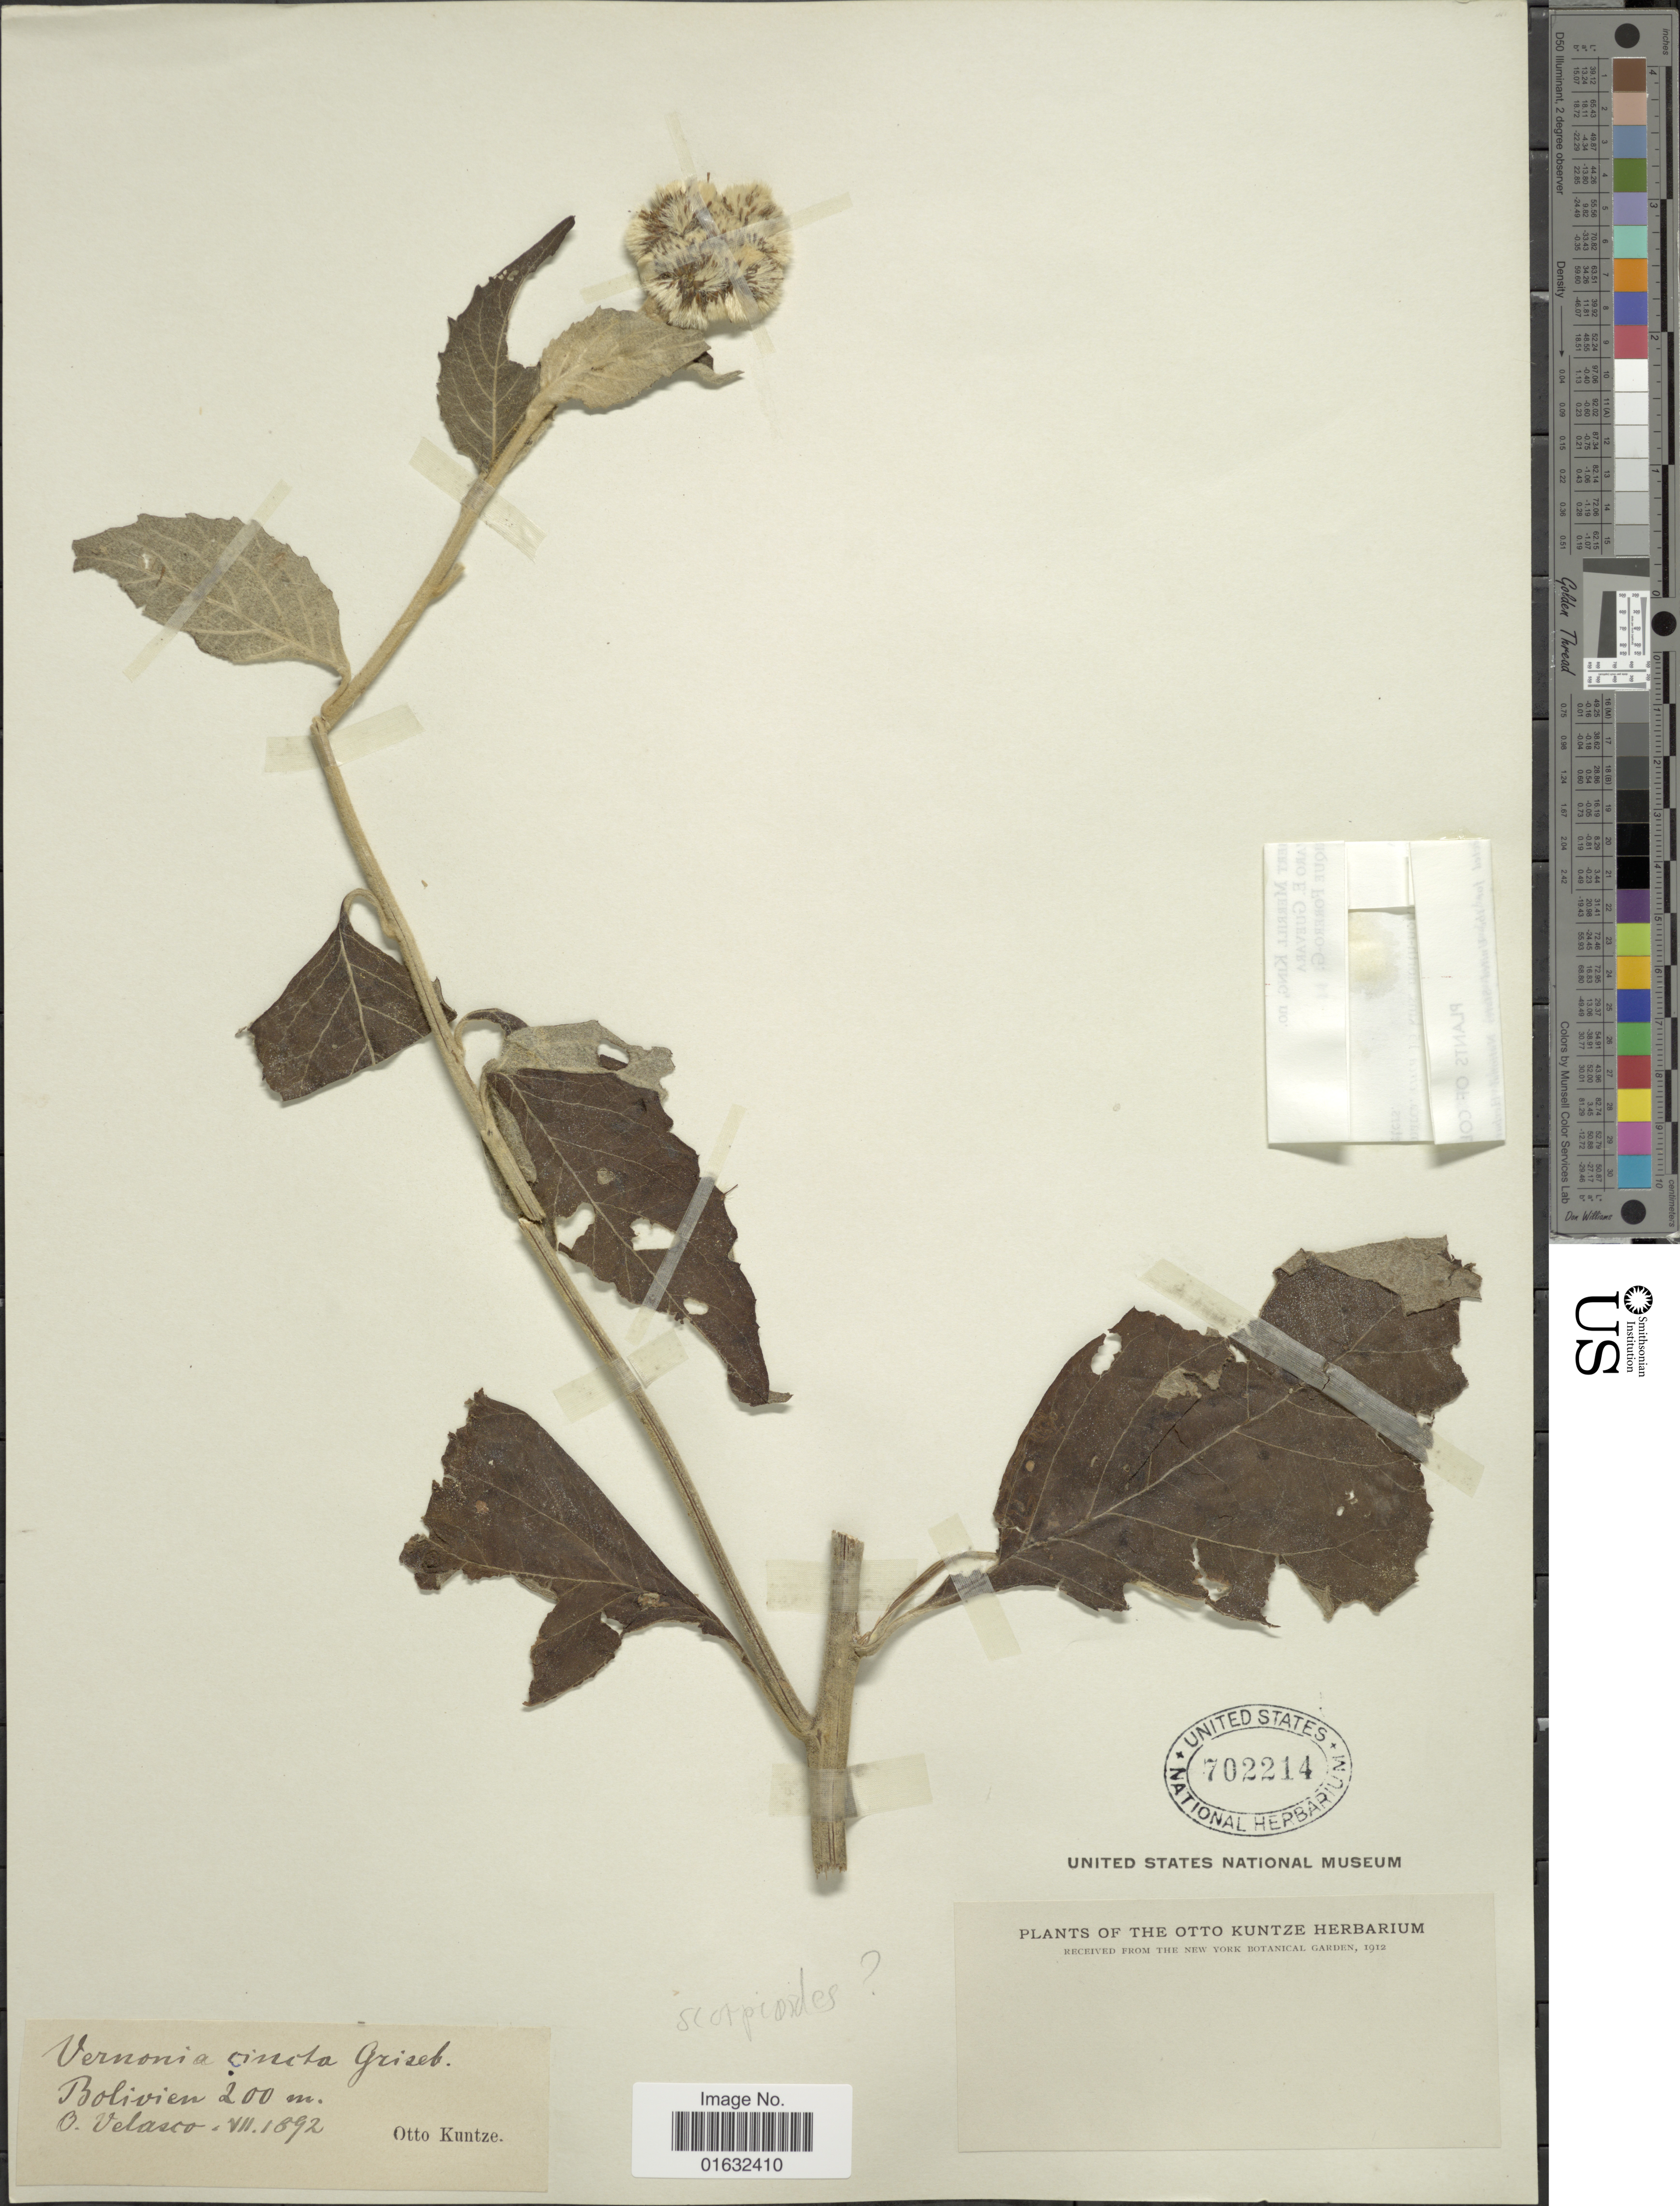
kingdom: Plantae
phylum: Tracheophyta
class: Magnoliopsida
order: Asterales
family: Asteraceae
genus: Cyrtocymura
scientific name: Cyrtocymura cincta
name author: (Griseb.) H. Rob.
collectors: C.E.O. Kuntze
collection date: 1892-07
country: Bolivia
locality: O. Velasco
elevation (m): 200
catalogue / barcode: US 702214